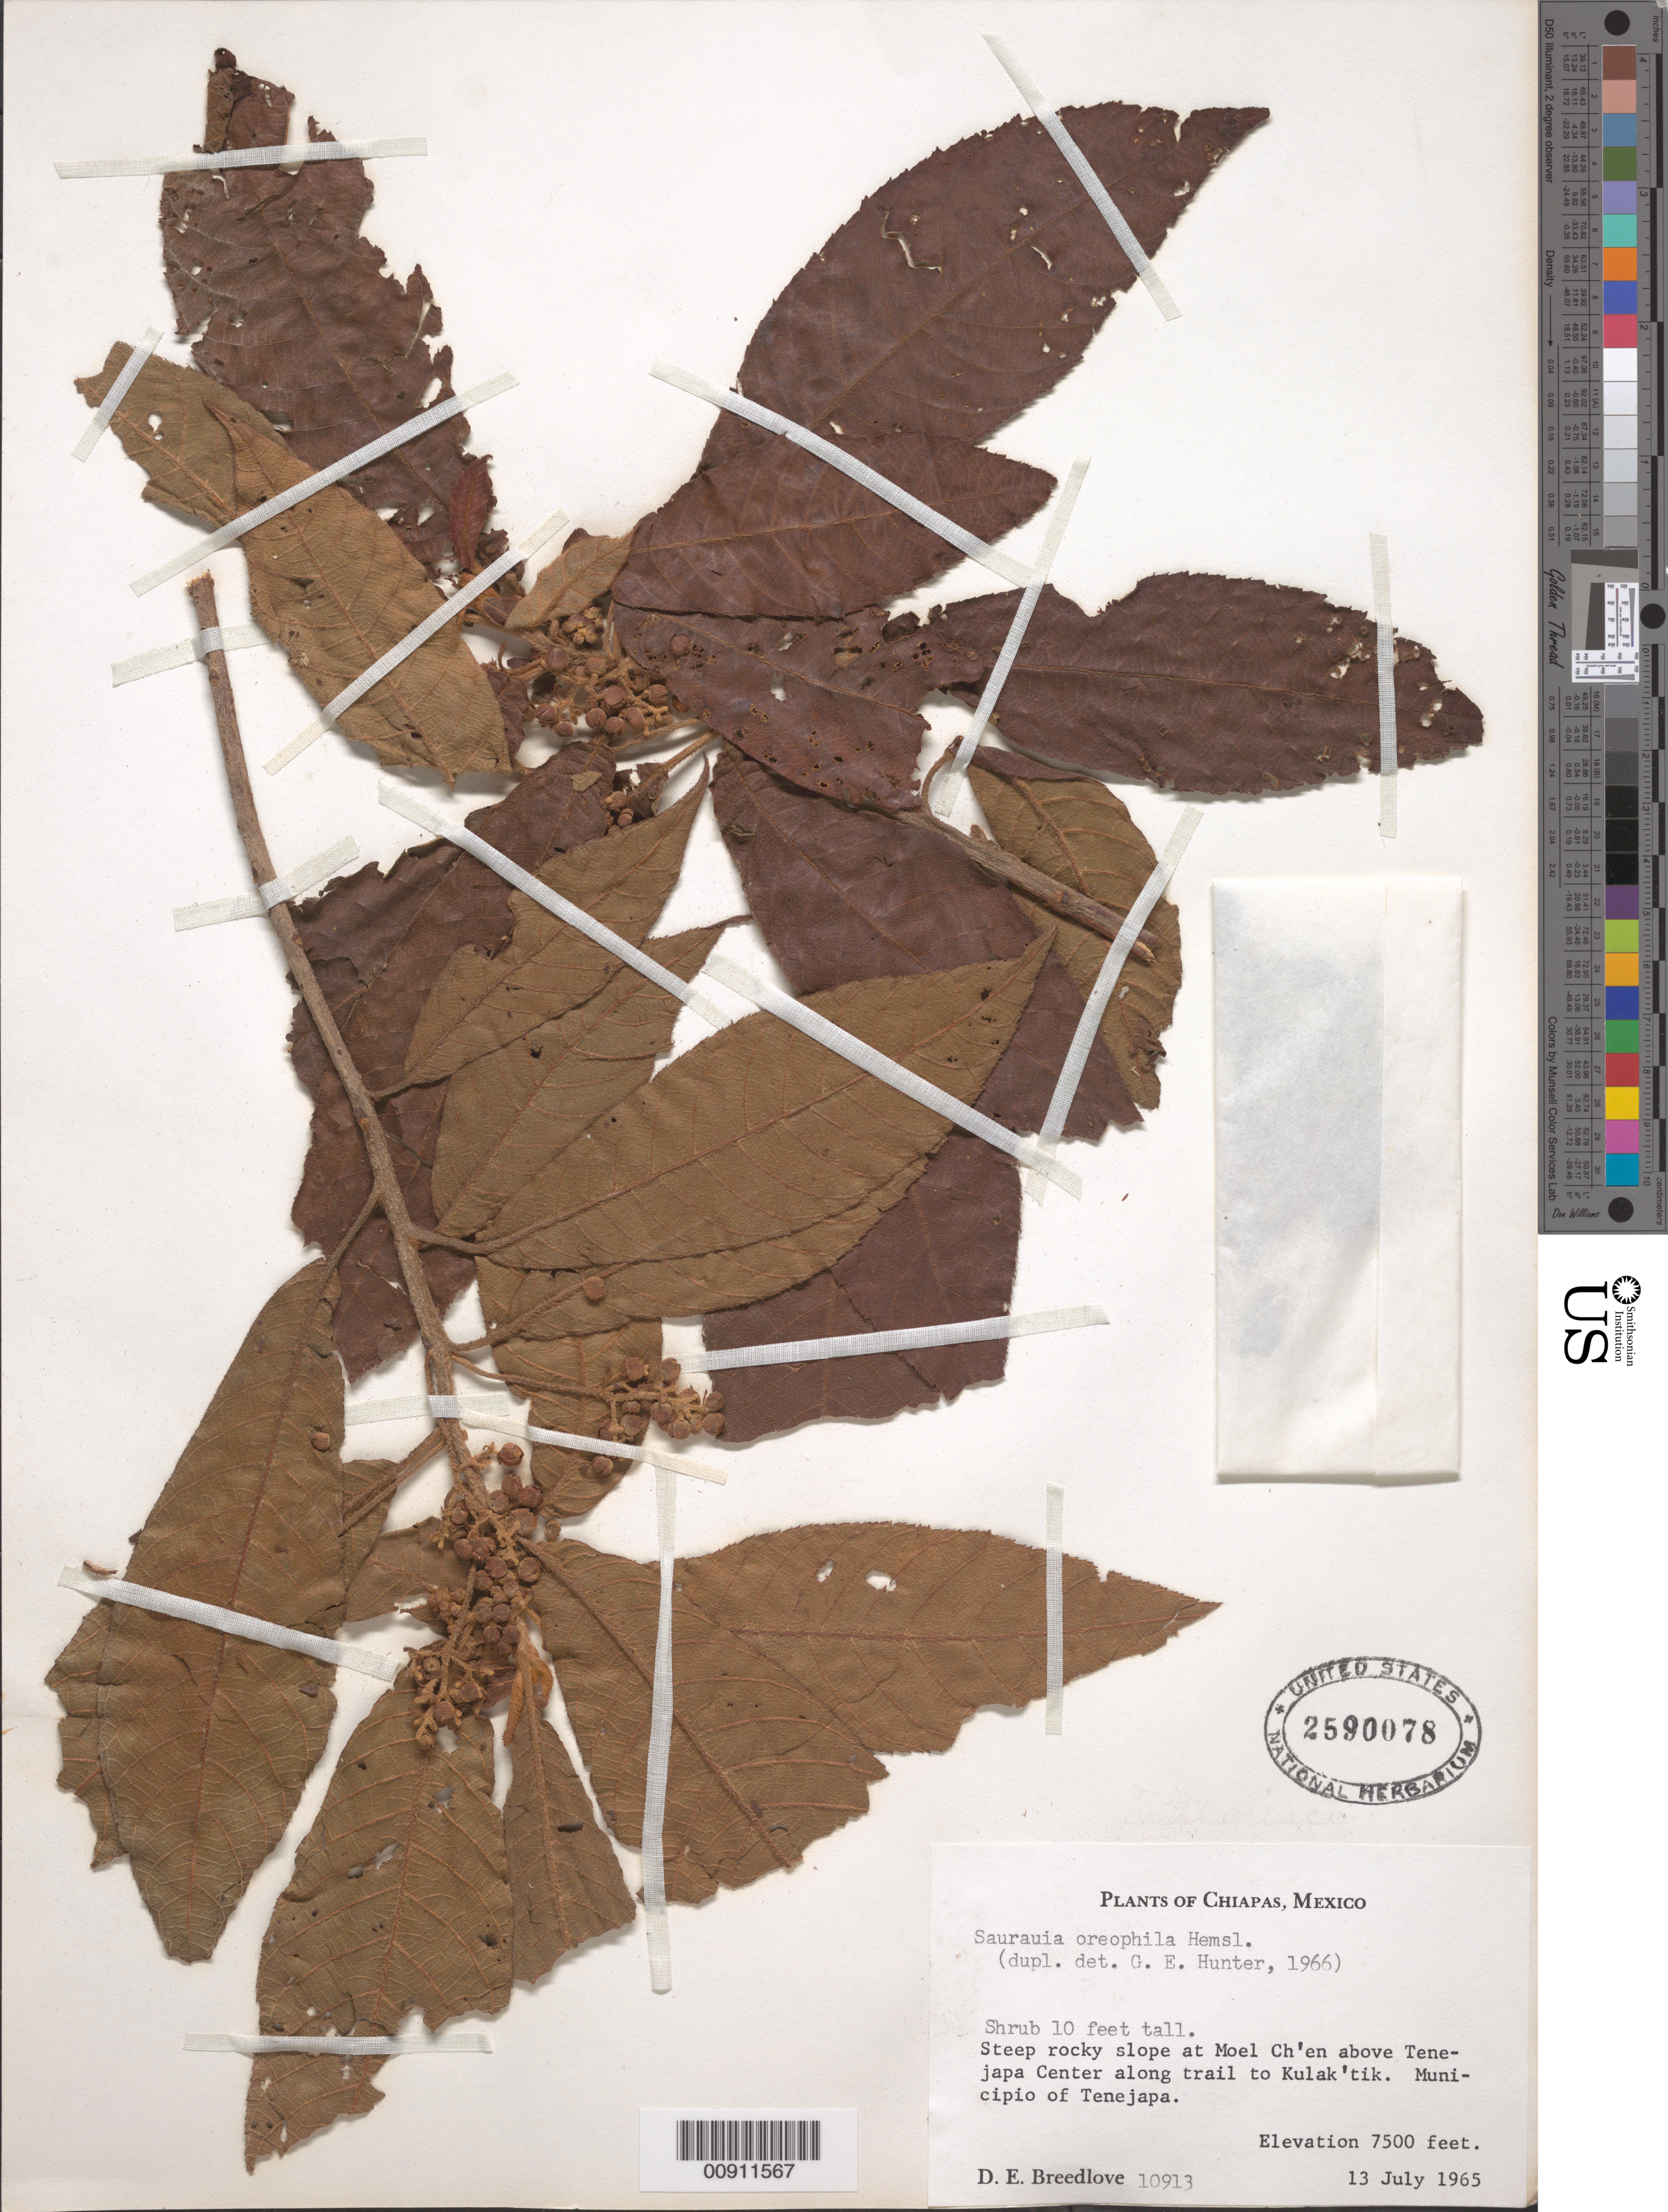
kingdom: Plantae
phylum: Tracheophyta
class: Magnoliopsida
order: Ericales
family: Actinidiaceae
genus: Saurauia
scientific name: Saurauia oreophila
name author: Hemsl.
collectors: D. E. Breedlove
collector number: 10913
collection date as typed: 13 Jul 1965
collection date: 1965-07-13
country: Mexico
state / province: Chiapas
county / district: Tenejapa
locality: At Moel Ch'en above Tenejapa Center along trail to Kulak'tik. Municipio of Tenejapa, Chiapas.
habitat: Steep rocky slope.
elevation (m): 2286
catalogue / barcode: US 2590078